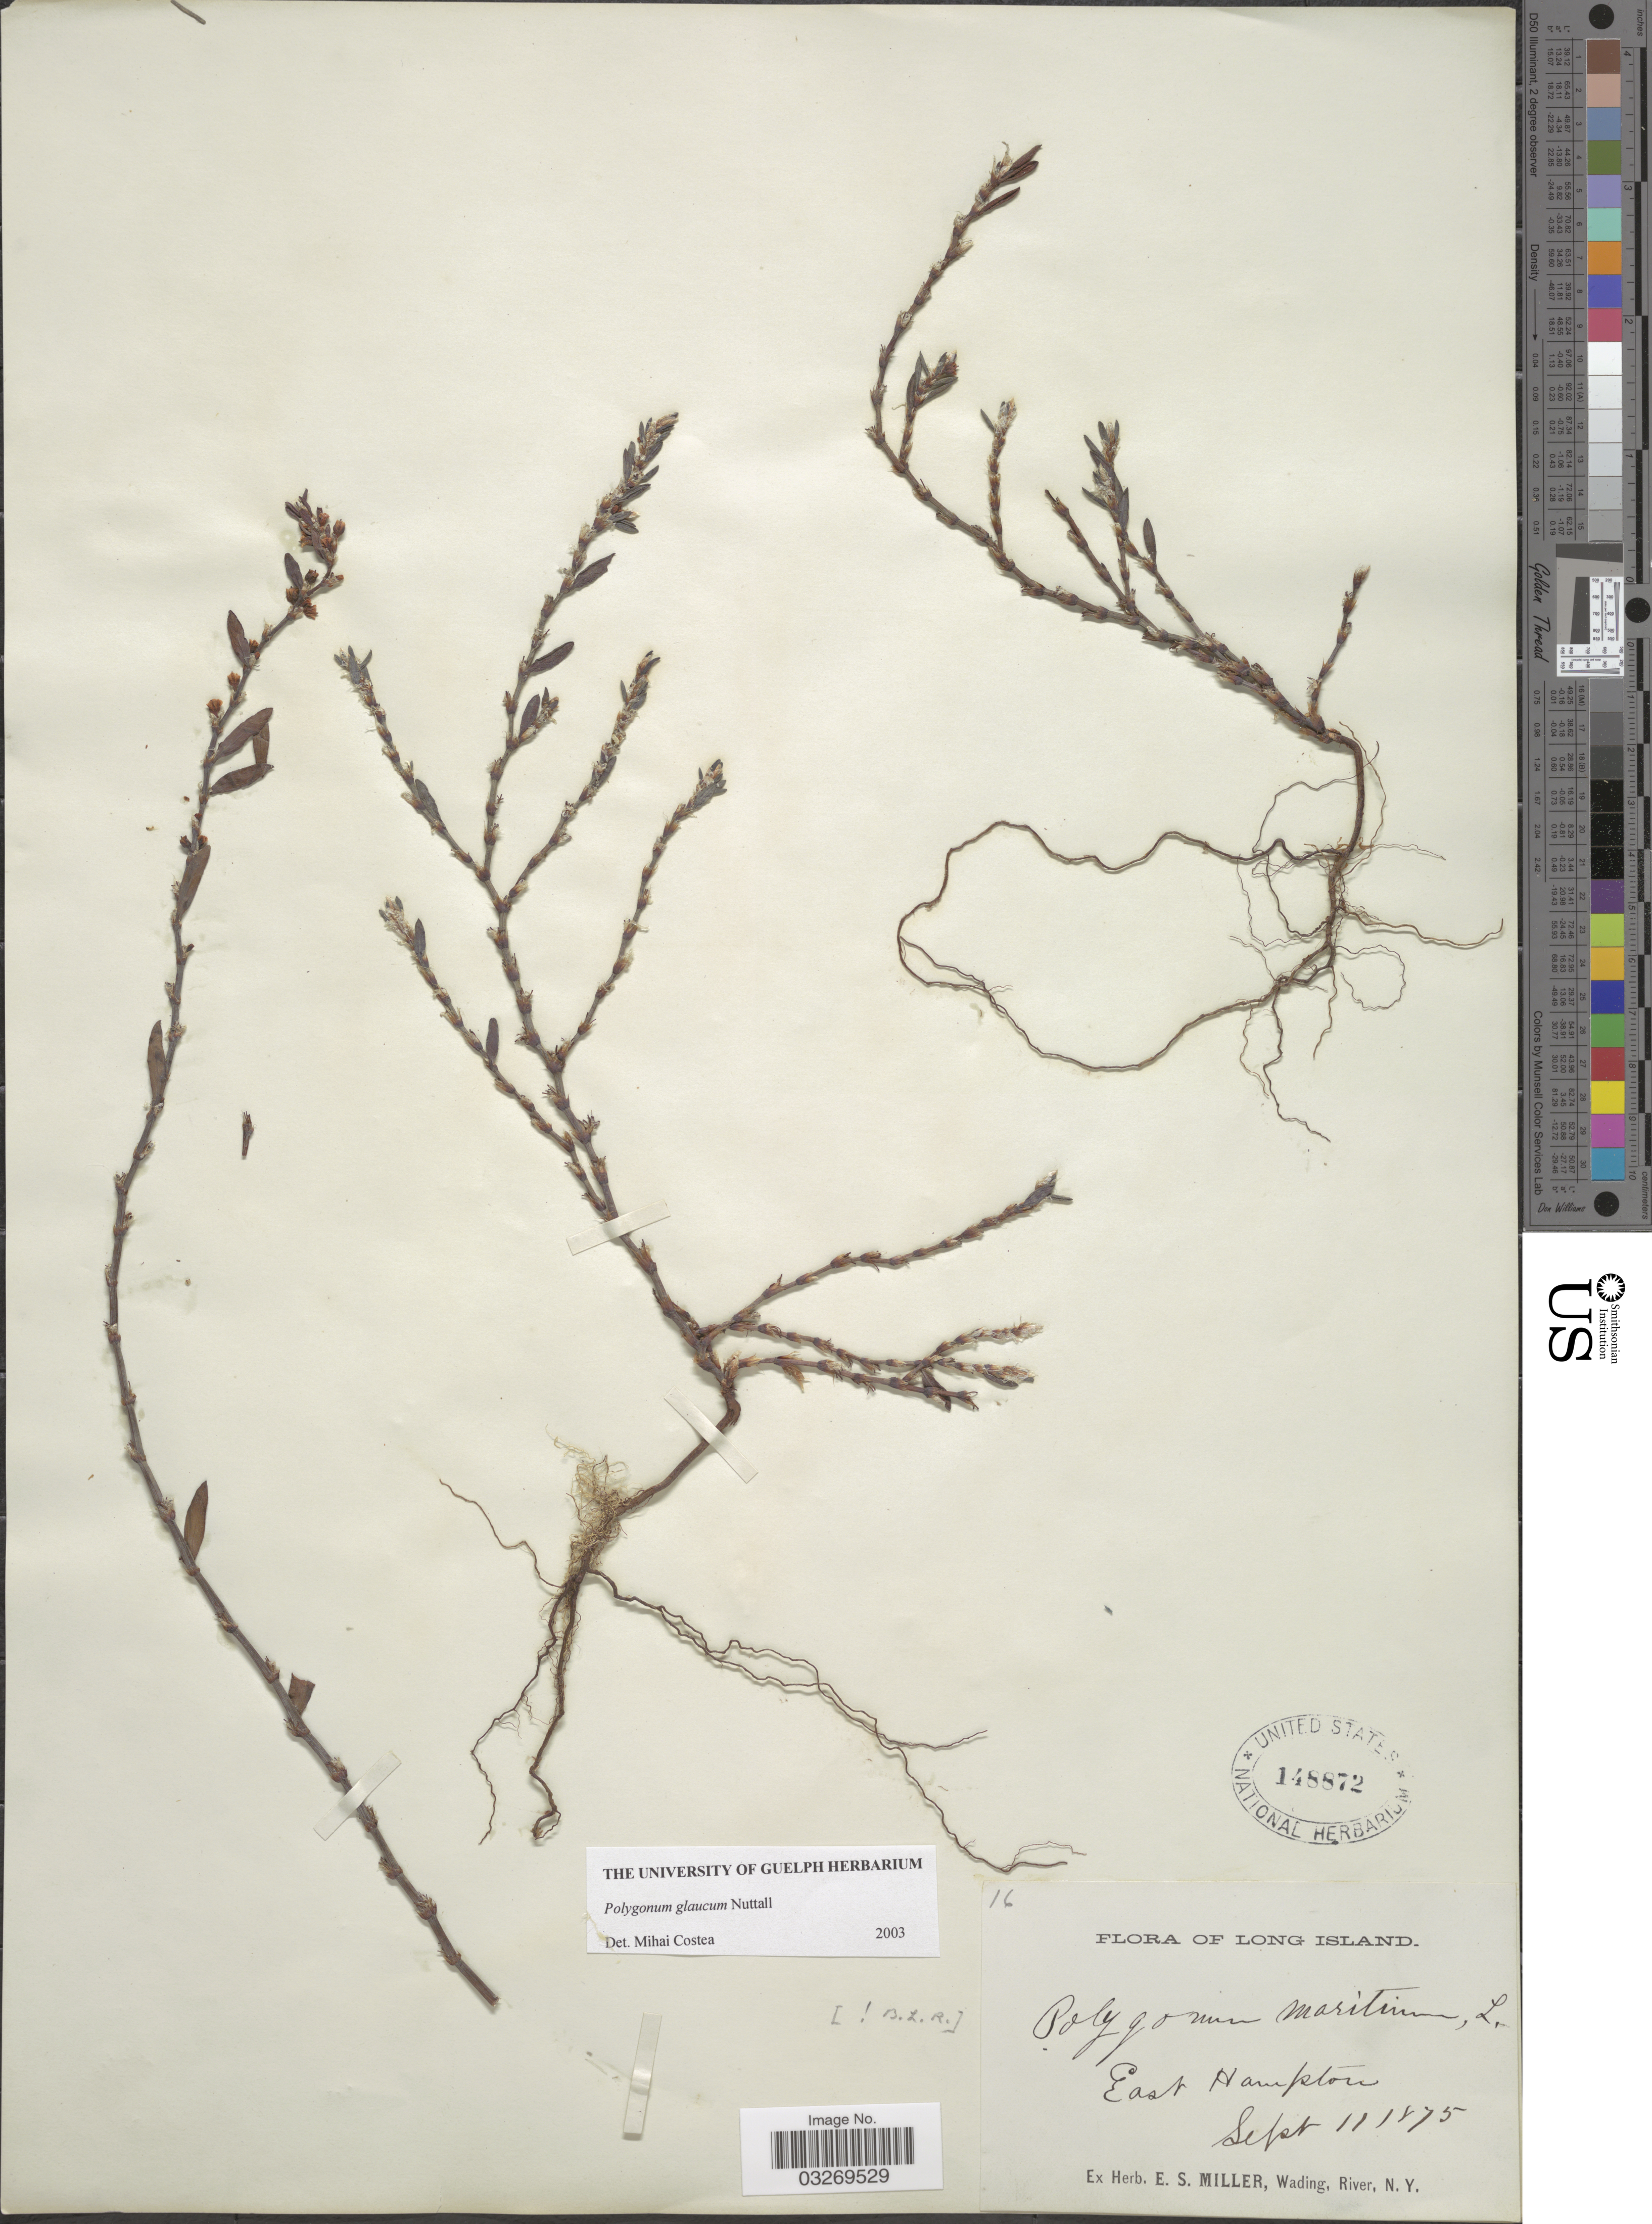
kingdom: Plantae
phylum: Tracheophyta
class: Magnoliopsida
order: Caryophyllales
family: Polygonaceae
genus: Polygonum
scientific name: Polygonum glaucum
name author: Nutt.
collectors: ex herb. E. S. Miller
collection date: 1875-09-11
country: United States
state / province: New York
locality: Long Island, East Hampton.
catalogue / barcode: US 148872